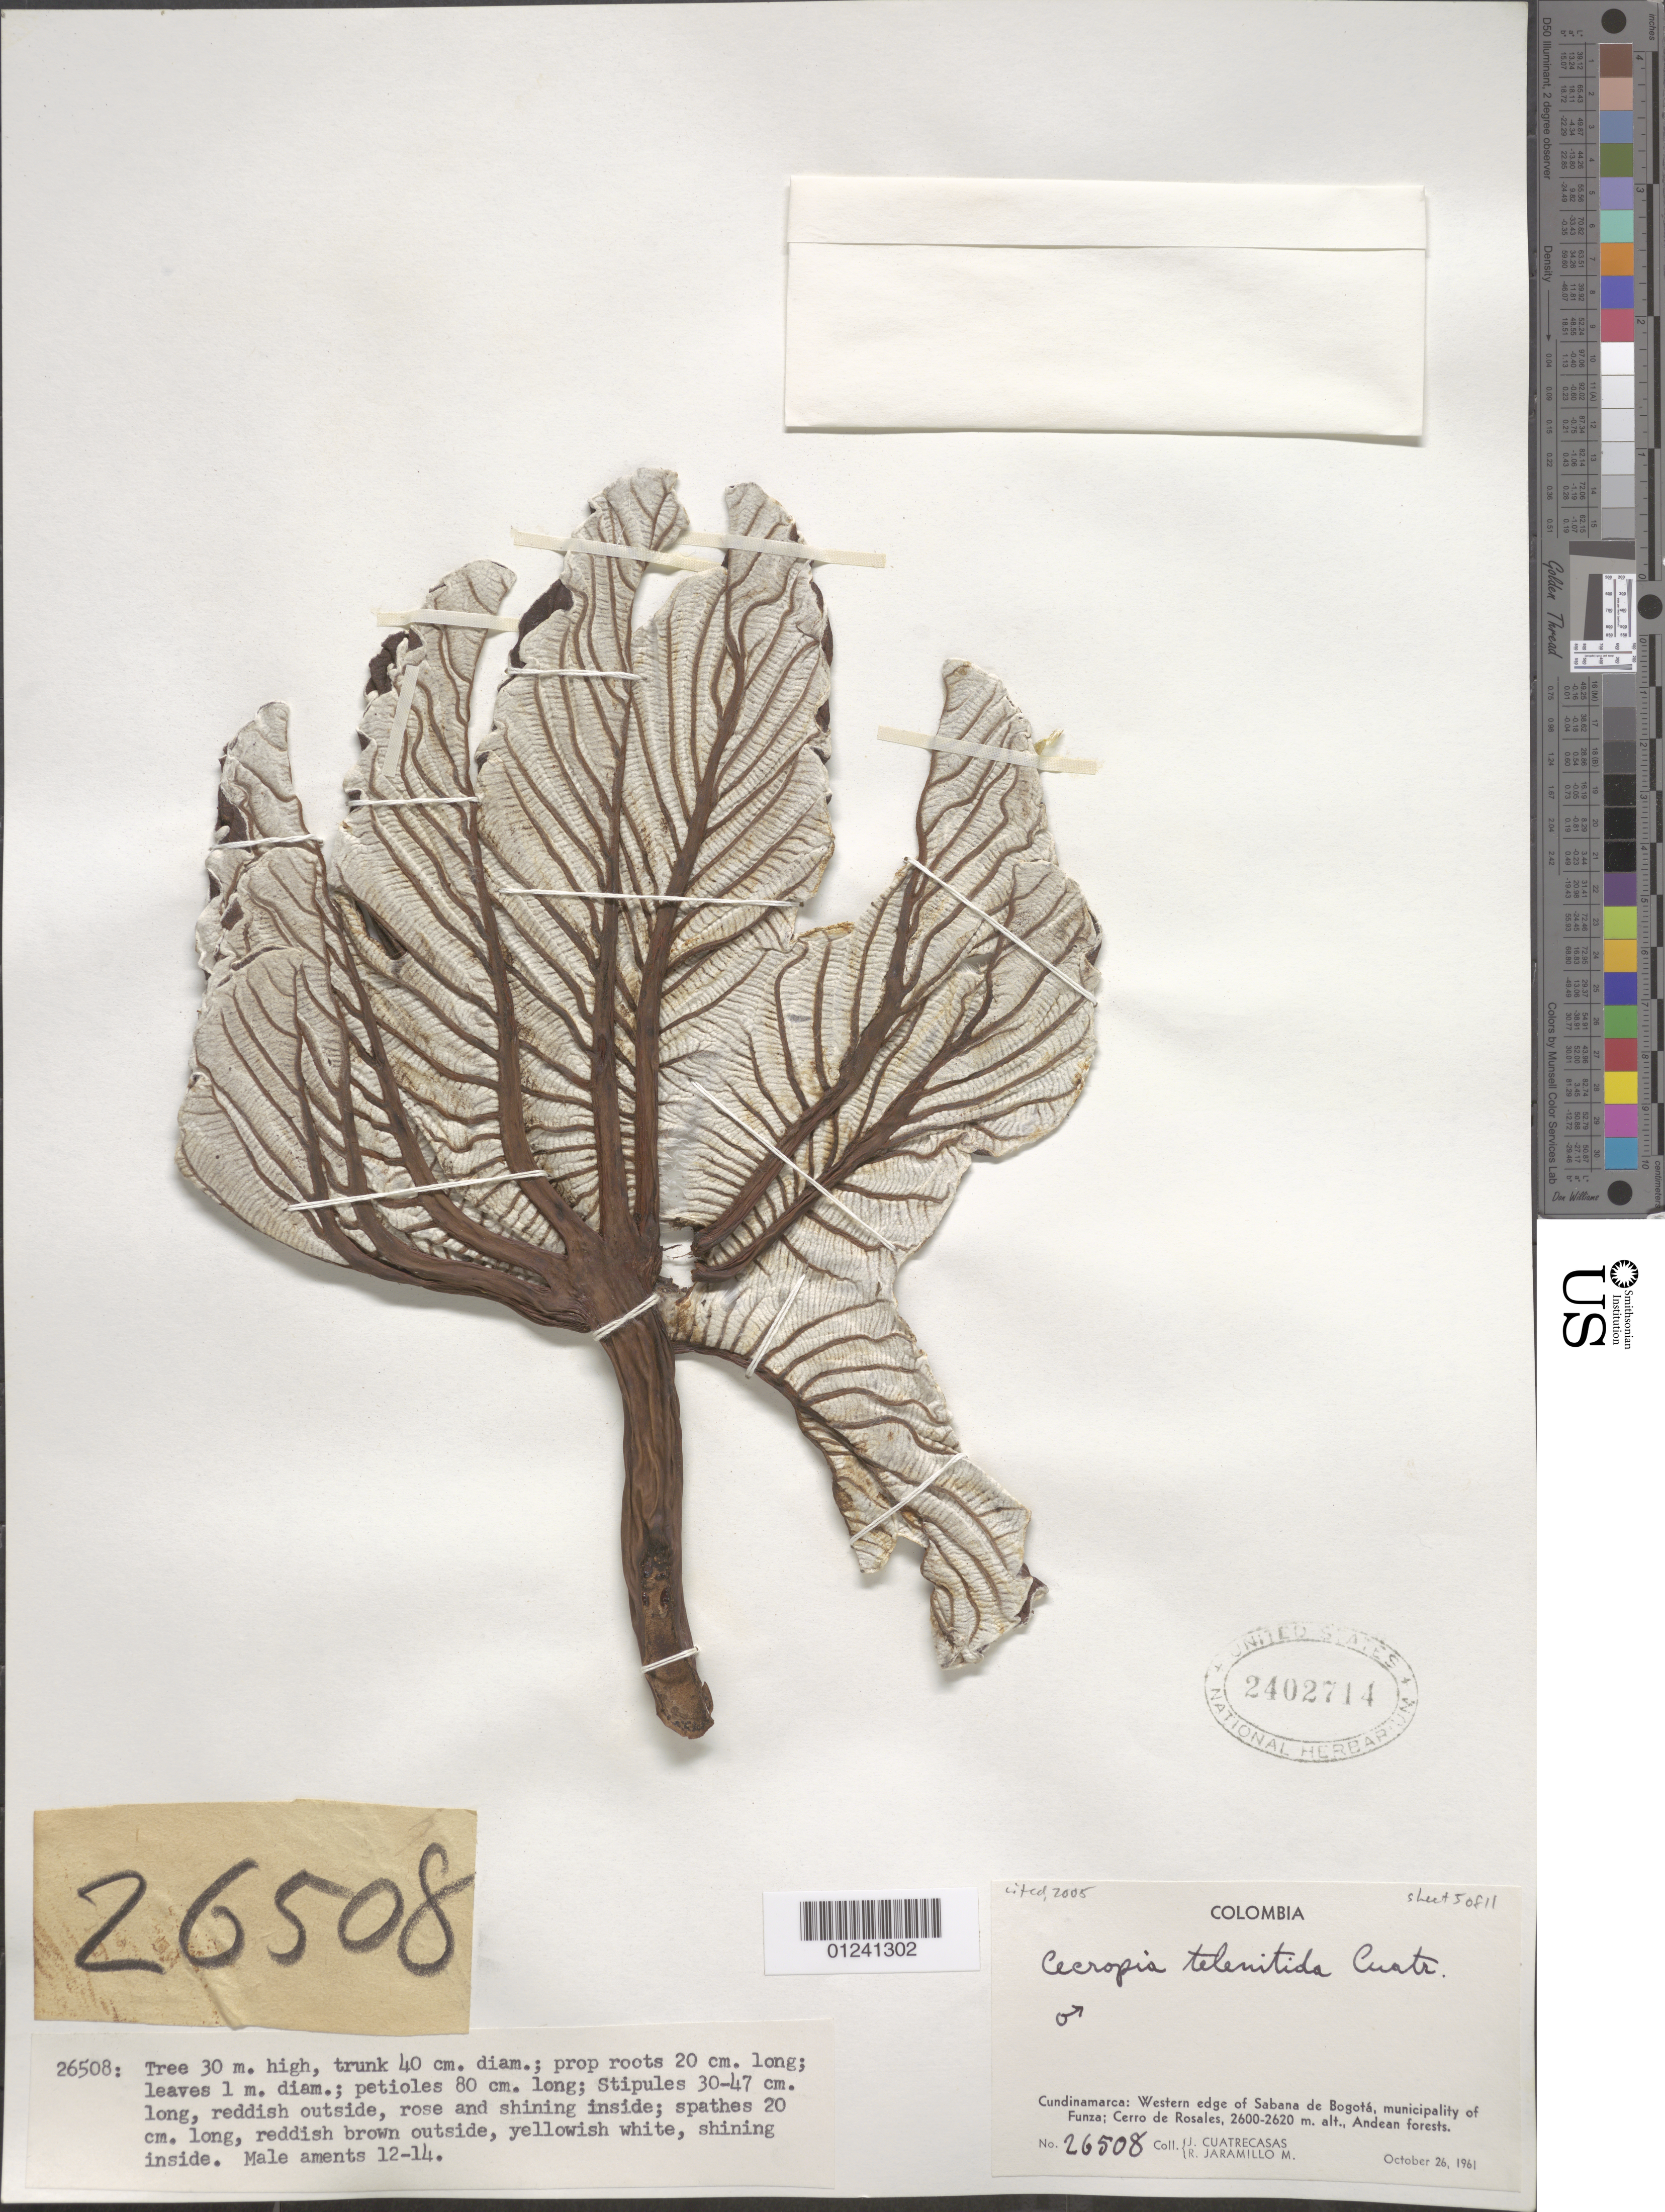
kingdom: Plantae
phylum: Tracheophyta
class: Magnoliopsida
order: Rosales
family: Urticaceae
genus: Cecropia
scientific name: Cecropia telenitida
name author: Cuatrec.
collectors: J. Cuatrecasas & R. Jaramillo M.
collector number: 26508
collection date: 1961-10-26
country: Colombia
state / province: Cundinamarca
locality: Western edge of Sabana de Bogota, municpality of Funza; Cerro de Rosales; Andean Forests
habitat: Andean forests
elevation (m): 2600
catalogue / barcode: US 2402714